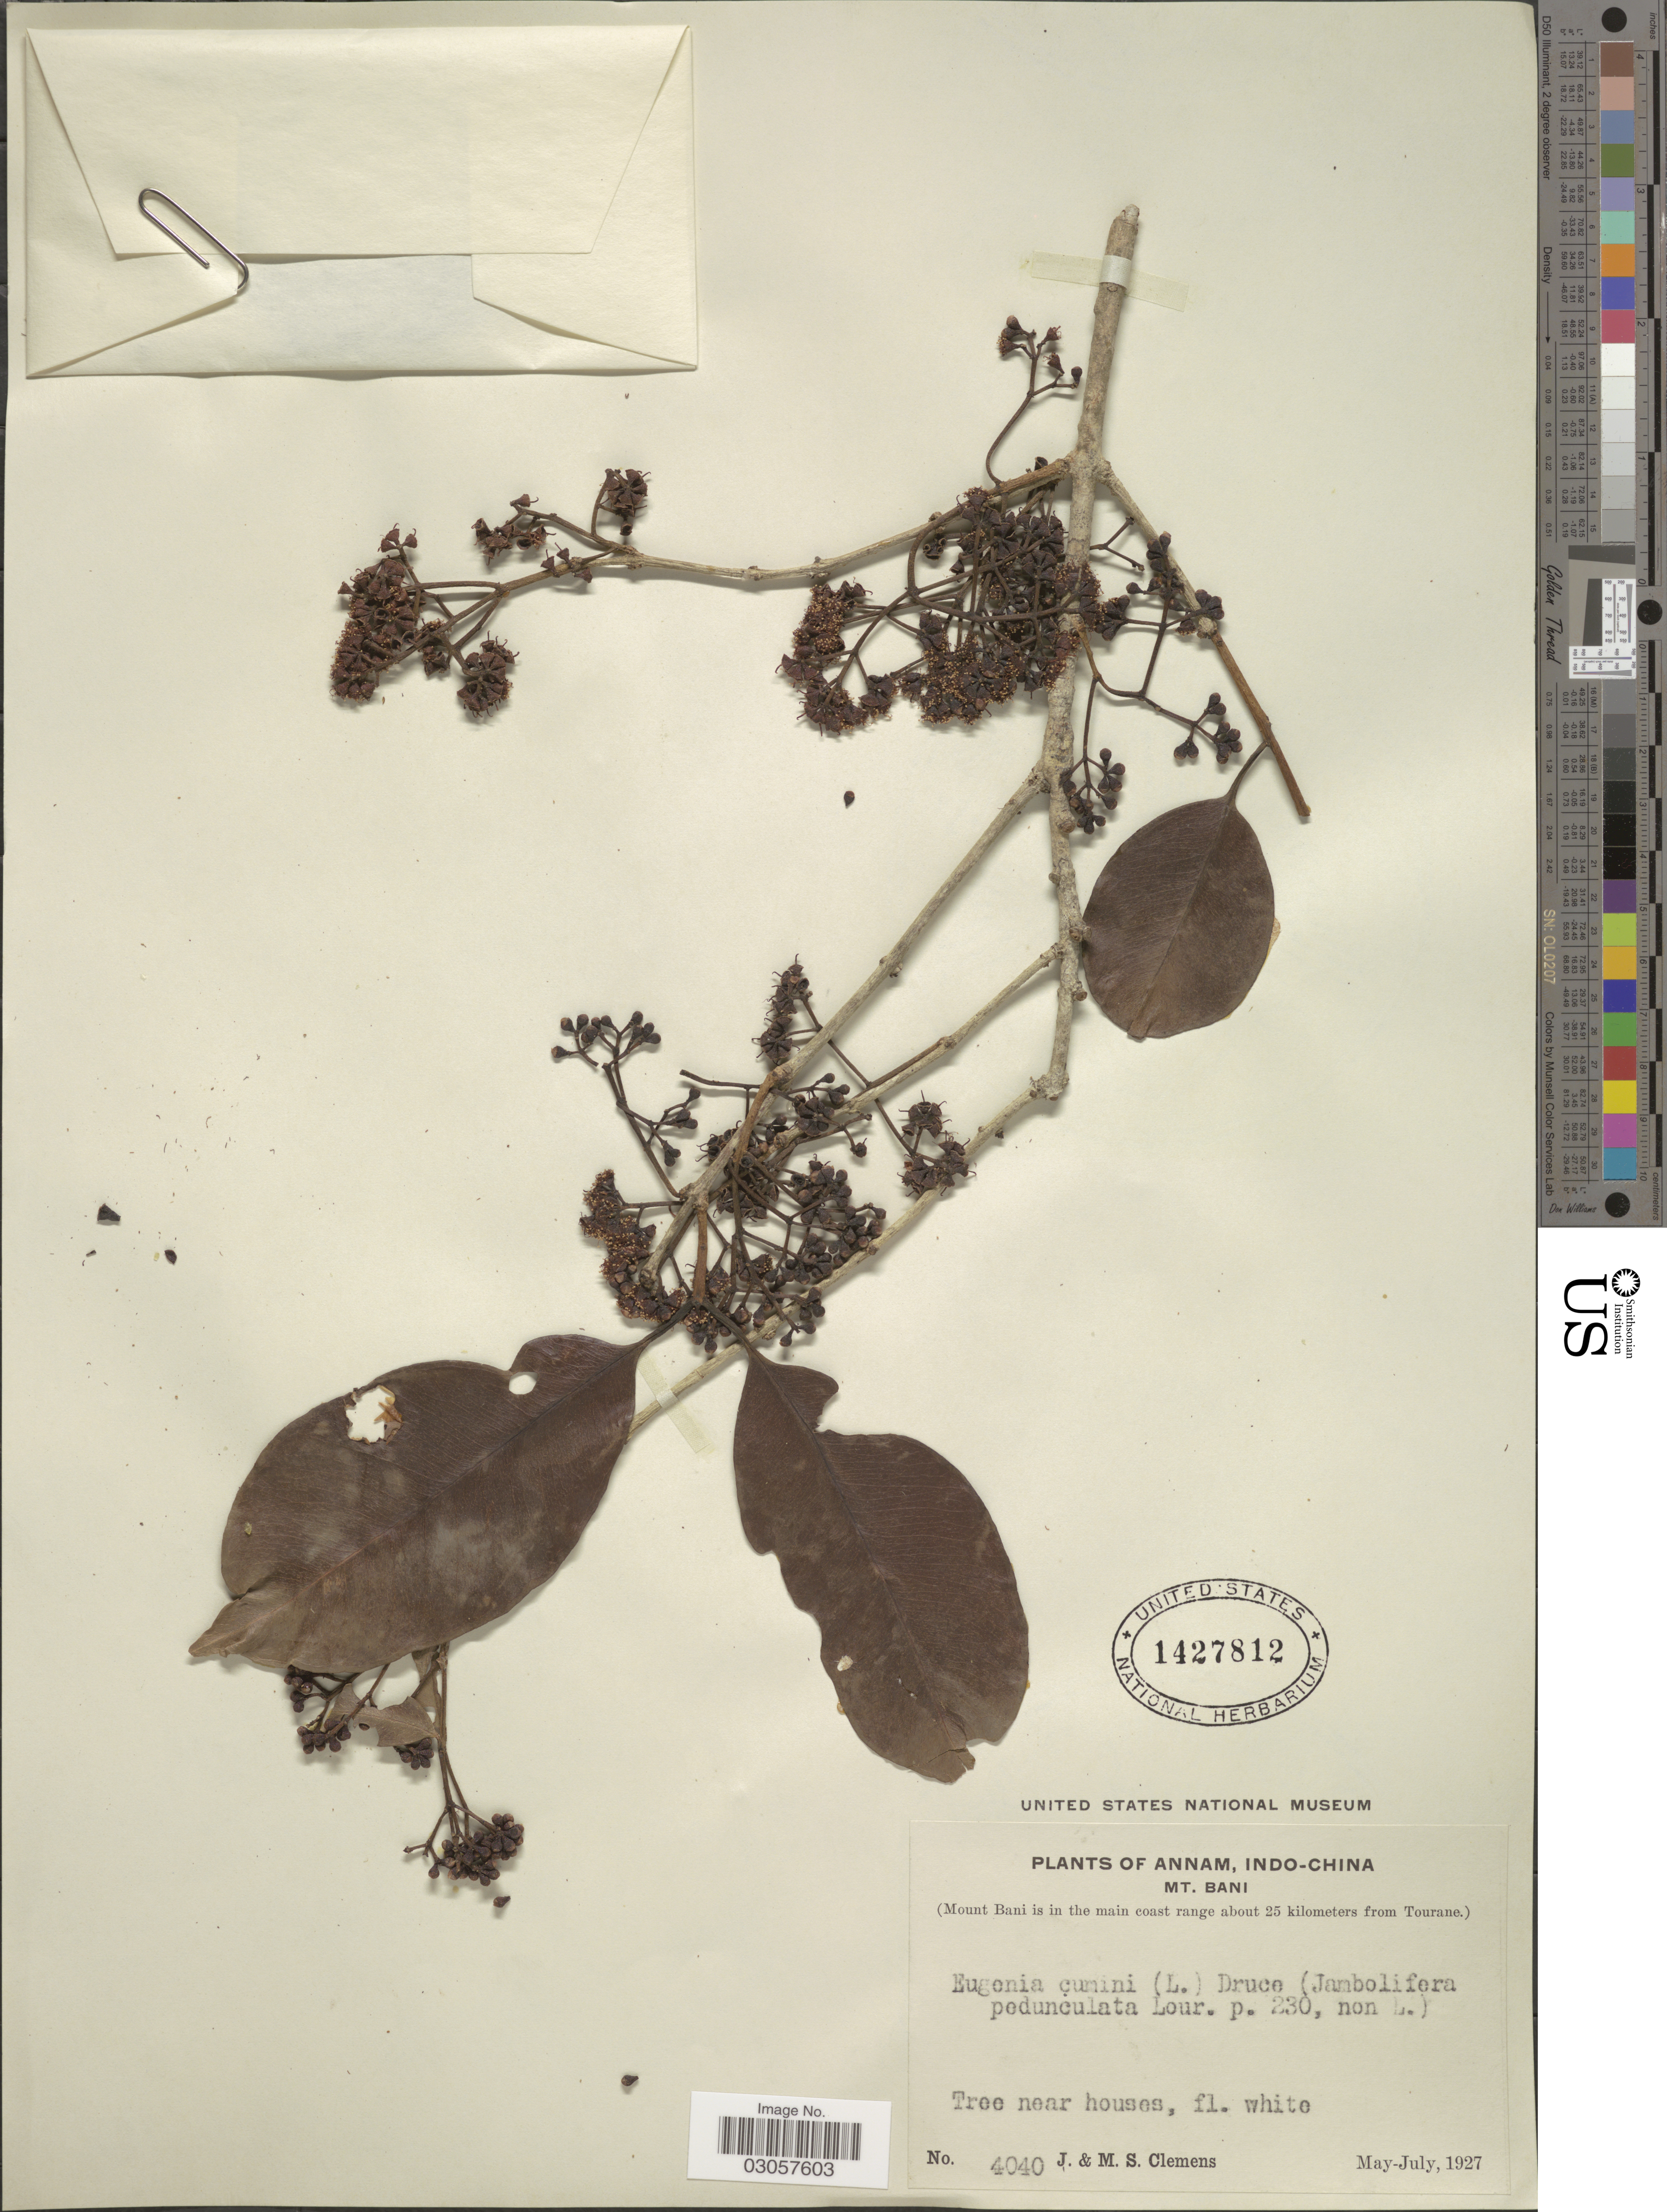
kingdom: Plantae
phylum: Tracheophyta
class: Magnoliopsida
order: Myrtales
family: Myrtaceae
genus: Syzygium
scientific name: Syzygium cumini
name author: (L.) Skeels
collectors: J. Clemens & M. S. Clemens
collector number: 4040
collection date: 1927-05/1927-07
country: Vietnam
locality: Annam. Mt. Bani. (Mount Bani is in the main coast range about 25 kilometers from Tourane).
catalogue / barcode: US 1427812